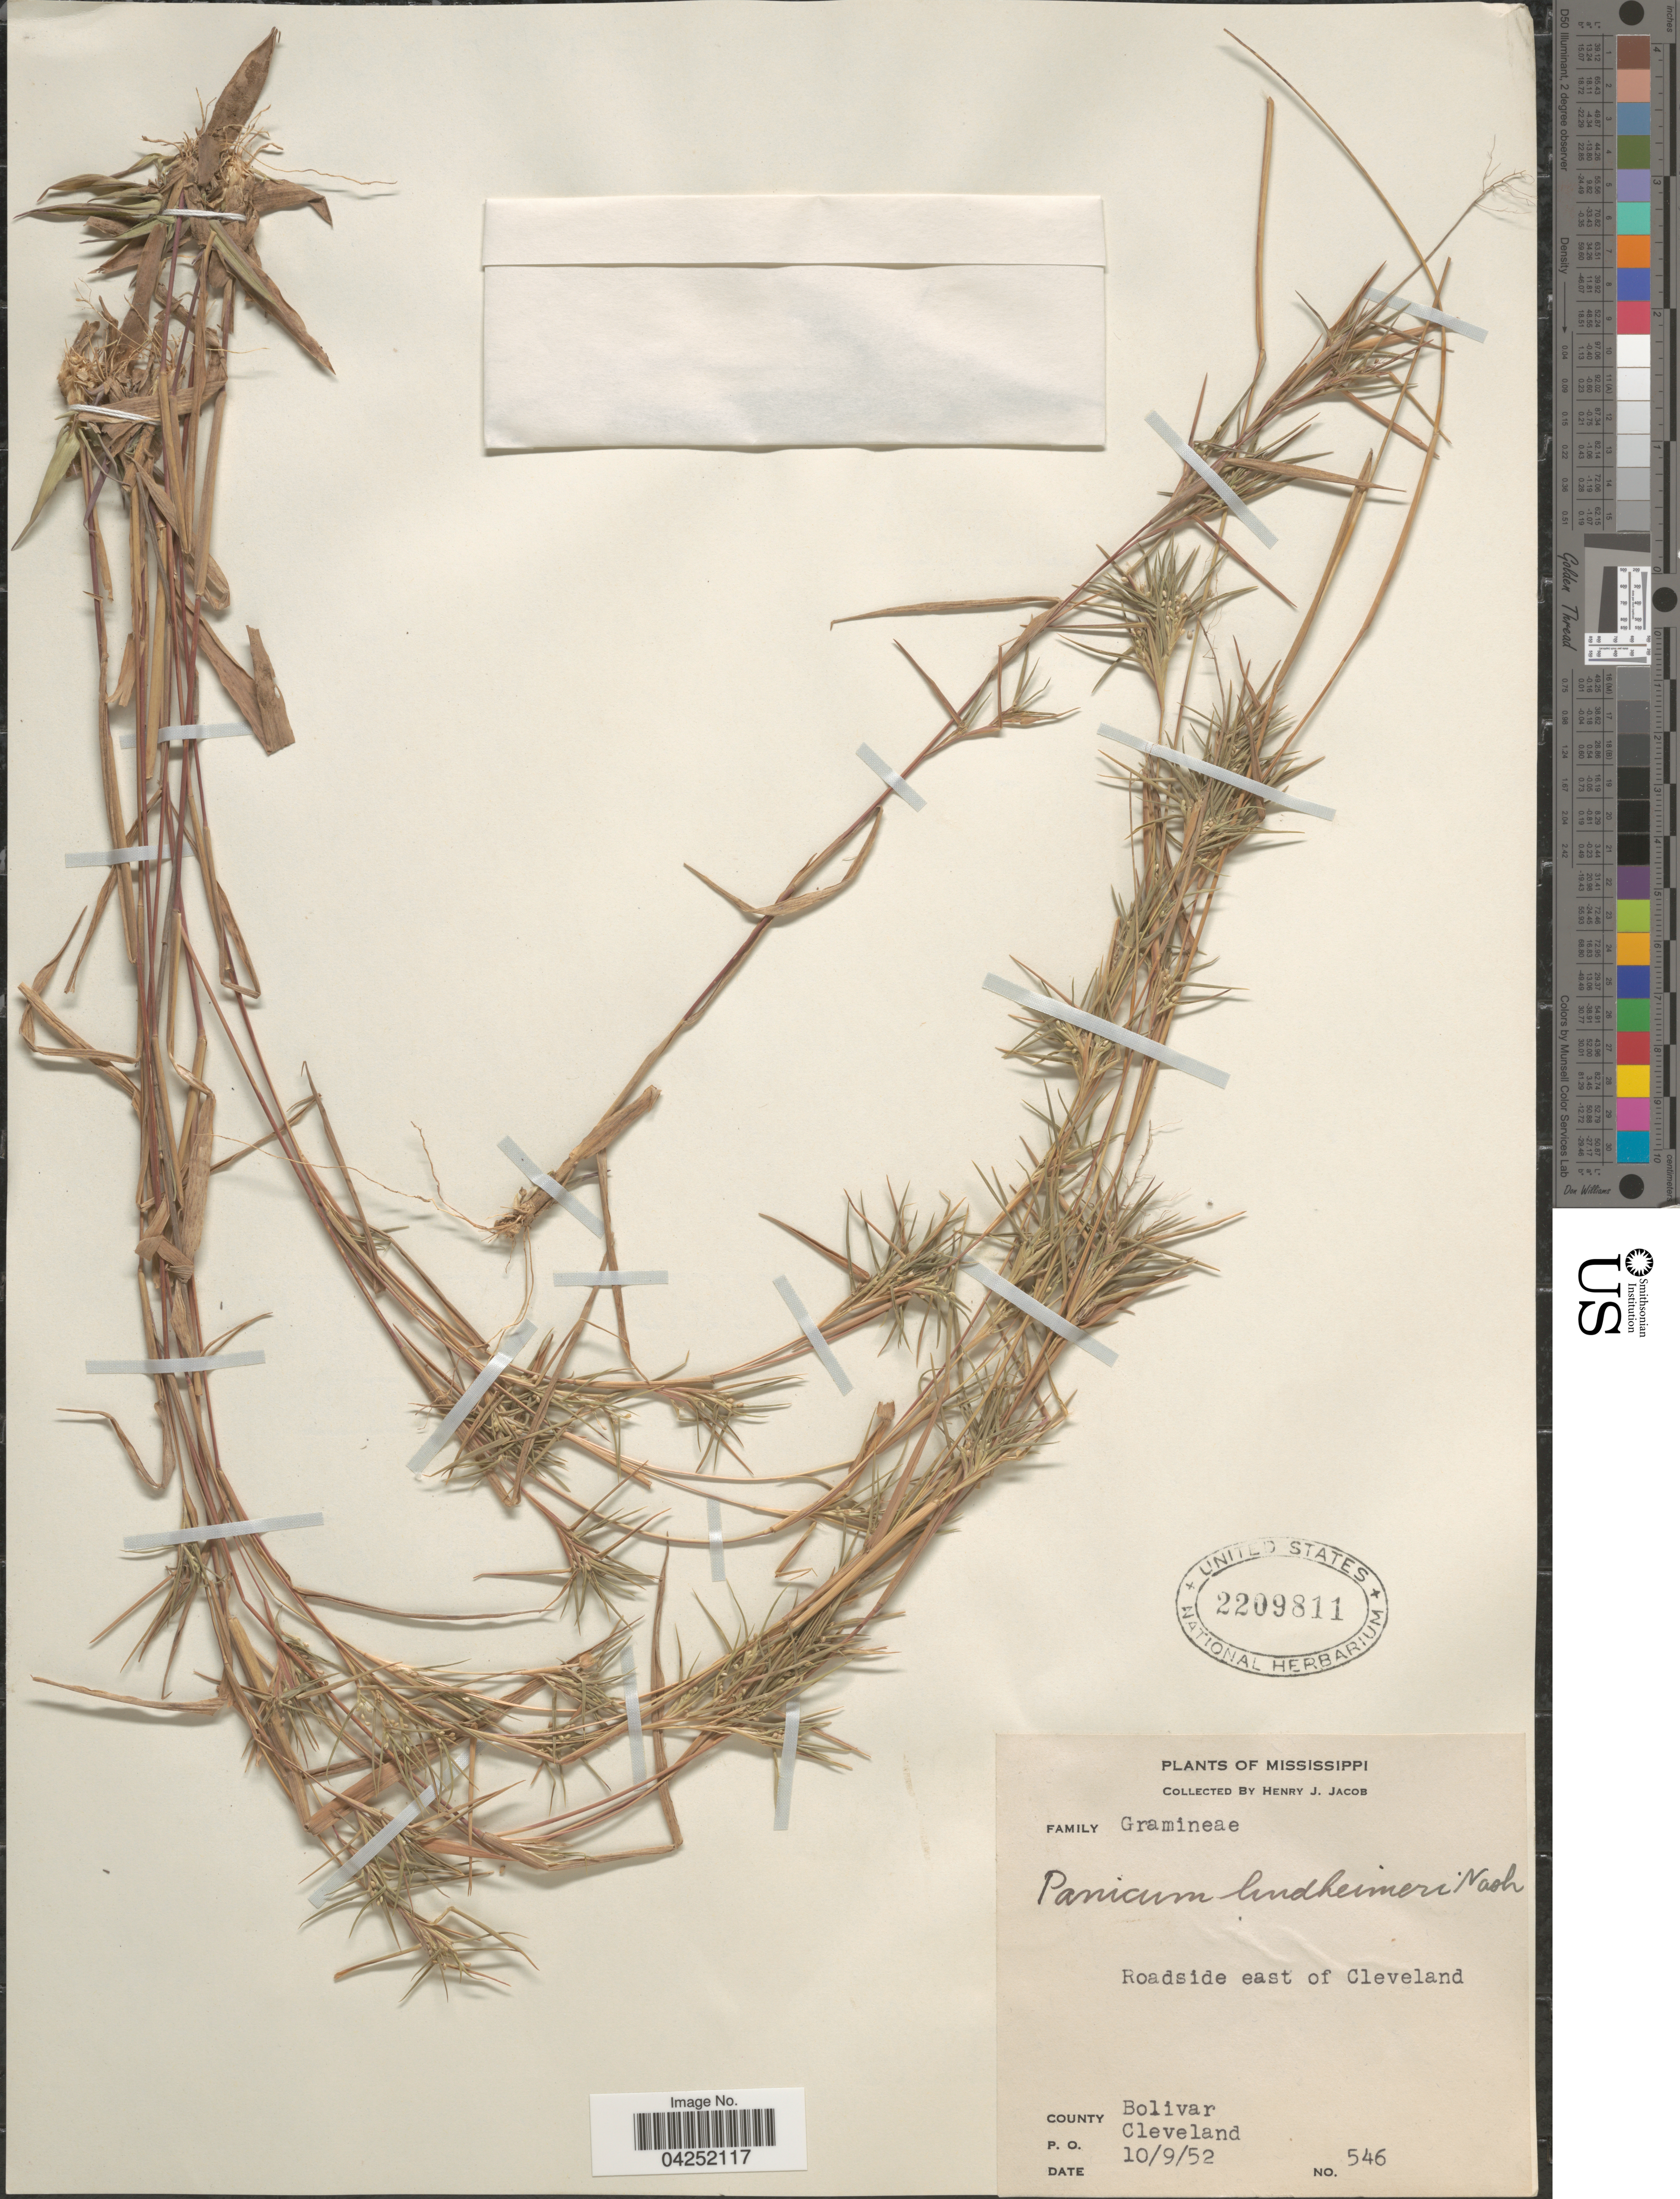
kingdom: Plantae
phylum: Tracheophyta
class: Liliopsida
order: Poales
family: Poaceae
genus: Dichanthelium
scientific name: Dichanthelium acuminatum var. lindheimeri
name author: (Nash) Gould & C.A. Clark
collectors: H. Jacob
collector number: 546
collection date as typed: Transcribed d/m/y: 9/10/52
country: United States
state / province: Mississippi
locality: Roadside east of Cleveland. County Bolivar. P. O. Cleveland.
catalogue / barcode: US 2209811